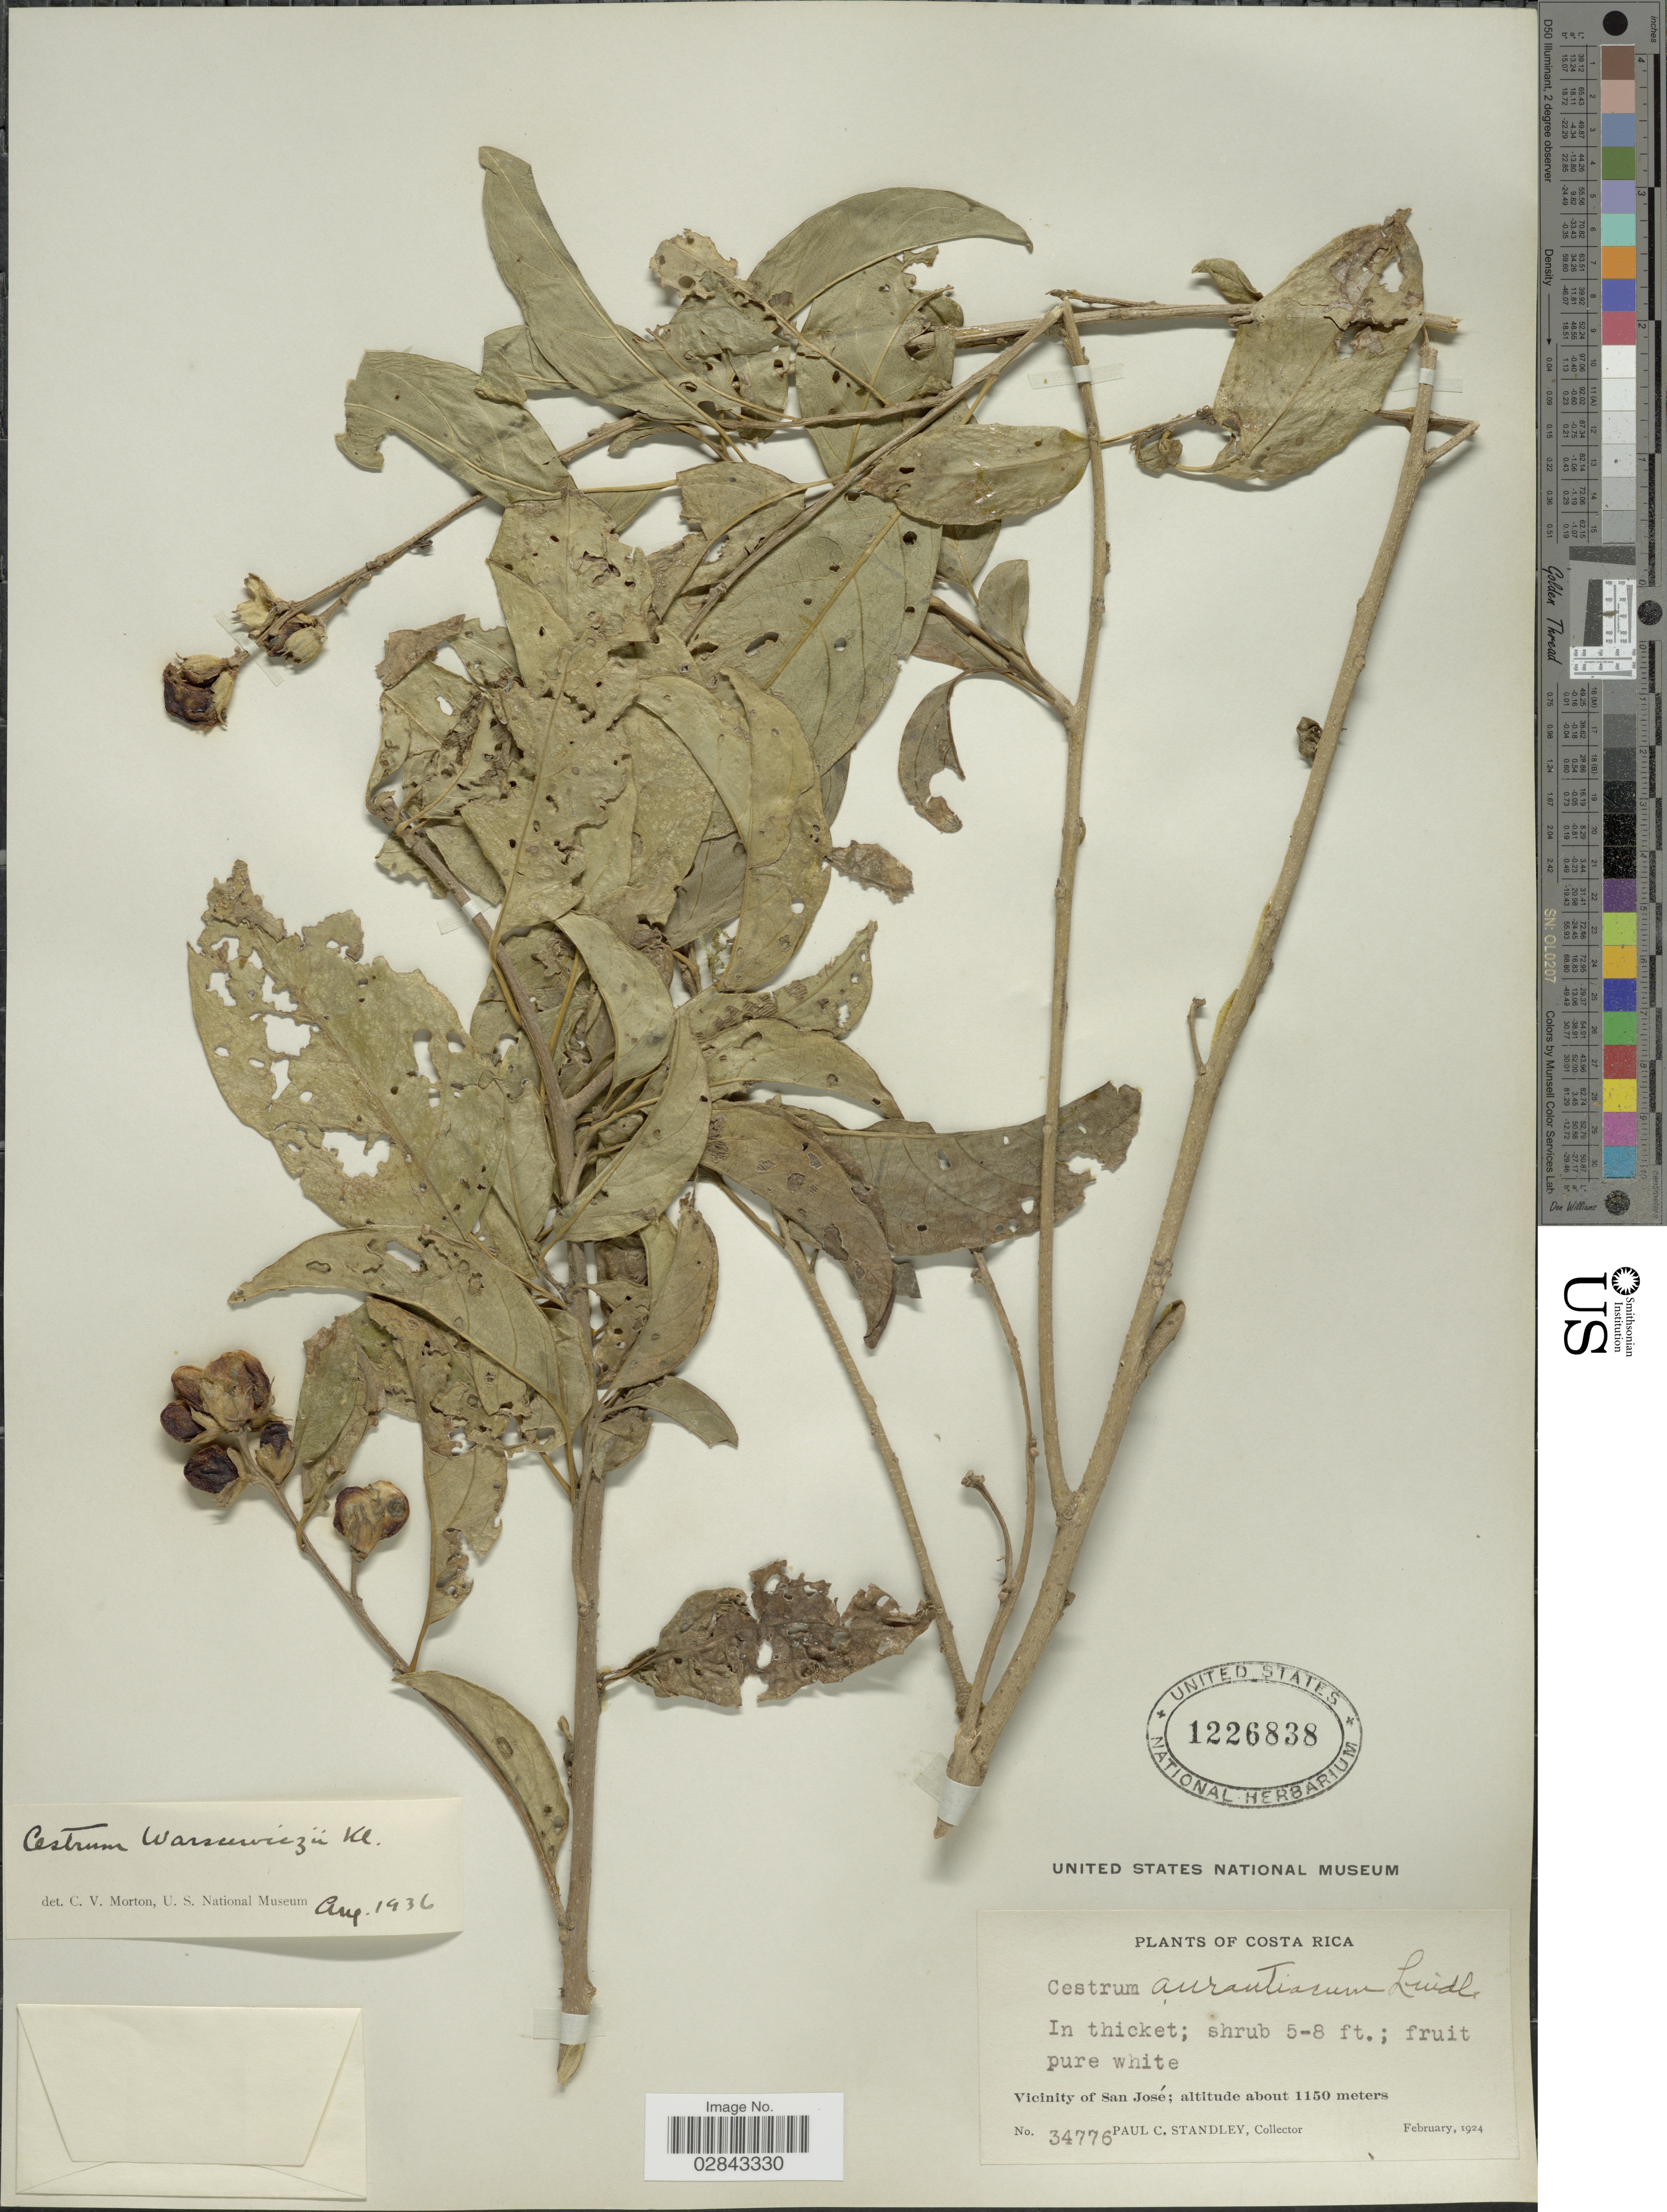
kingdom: Plantae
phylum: Tracheophyta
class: Magnoliopsida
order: Solanales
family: Solanaceae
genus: Cestrum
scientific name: Cestrum aurantiacum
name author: Lindley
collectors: P. C. Standley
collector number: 34776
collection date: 1924-02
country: Costa Rica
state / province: San José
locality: Vicinity of San José.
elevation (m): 1150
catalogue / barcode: US 1226838